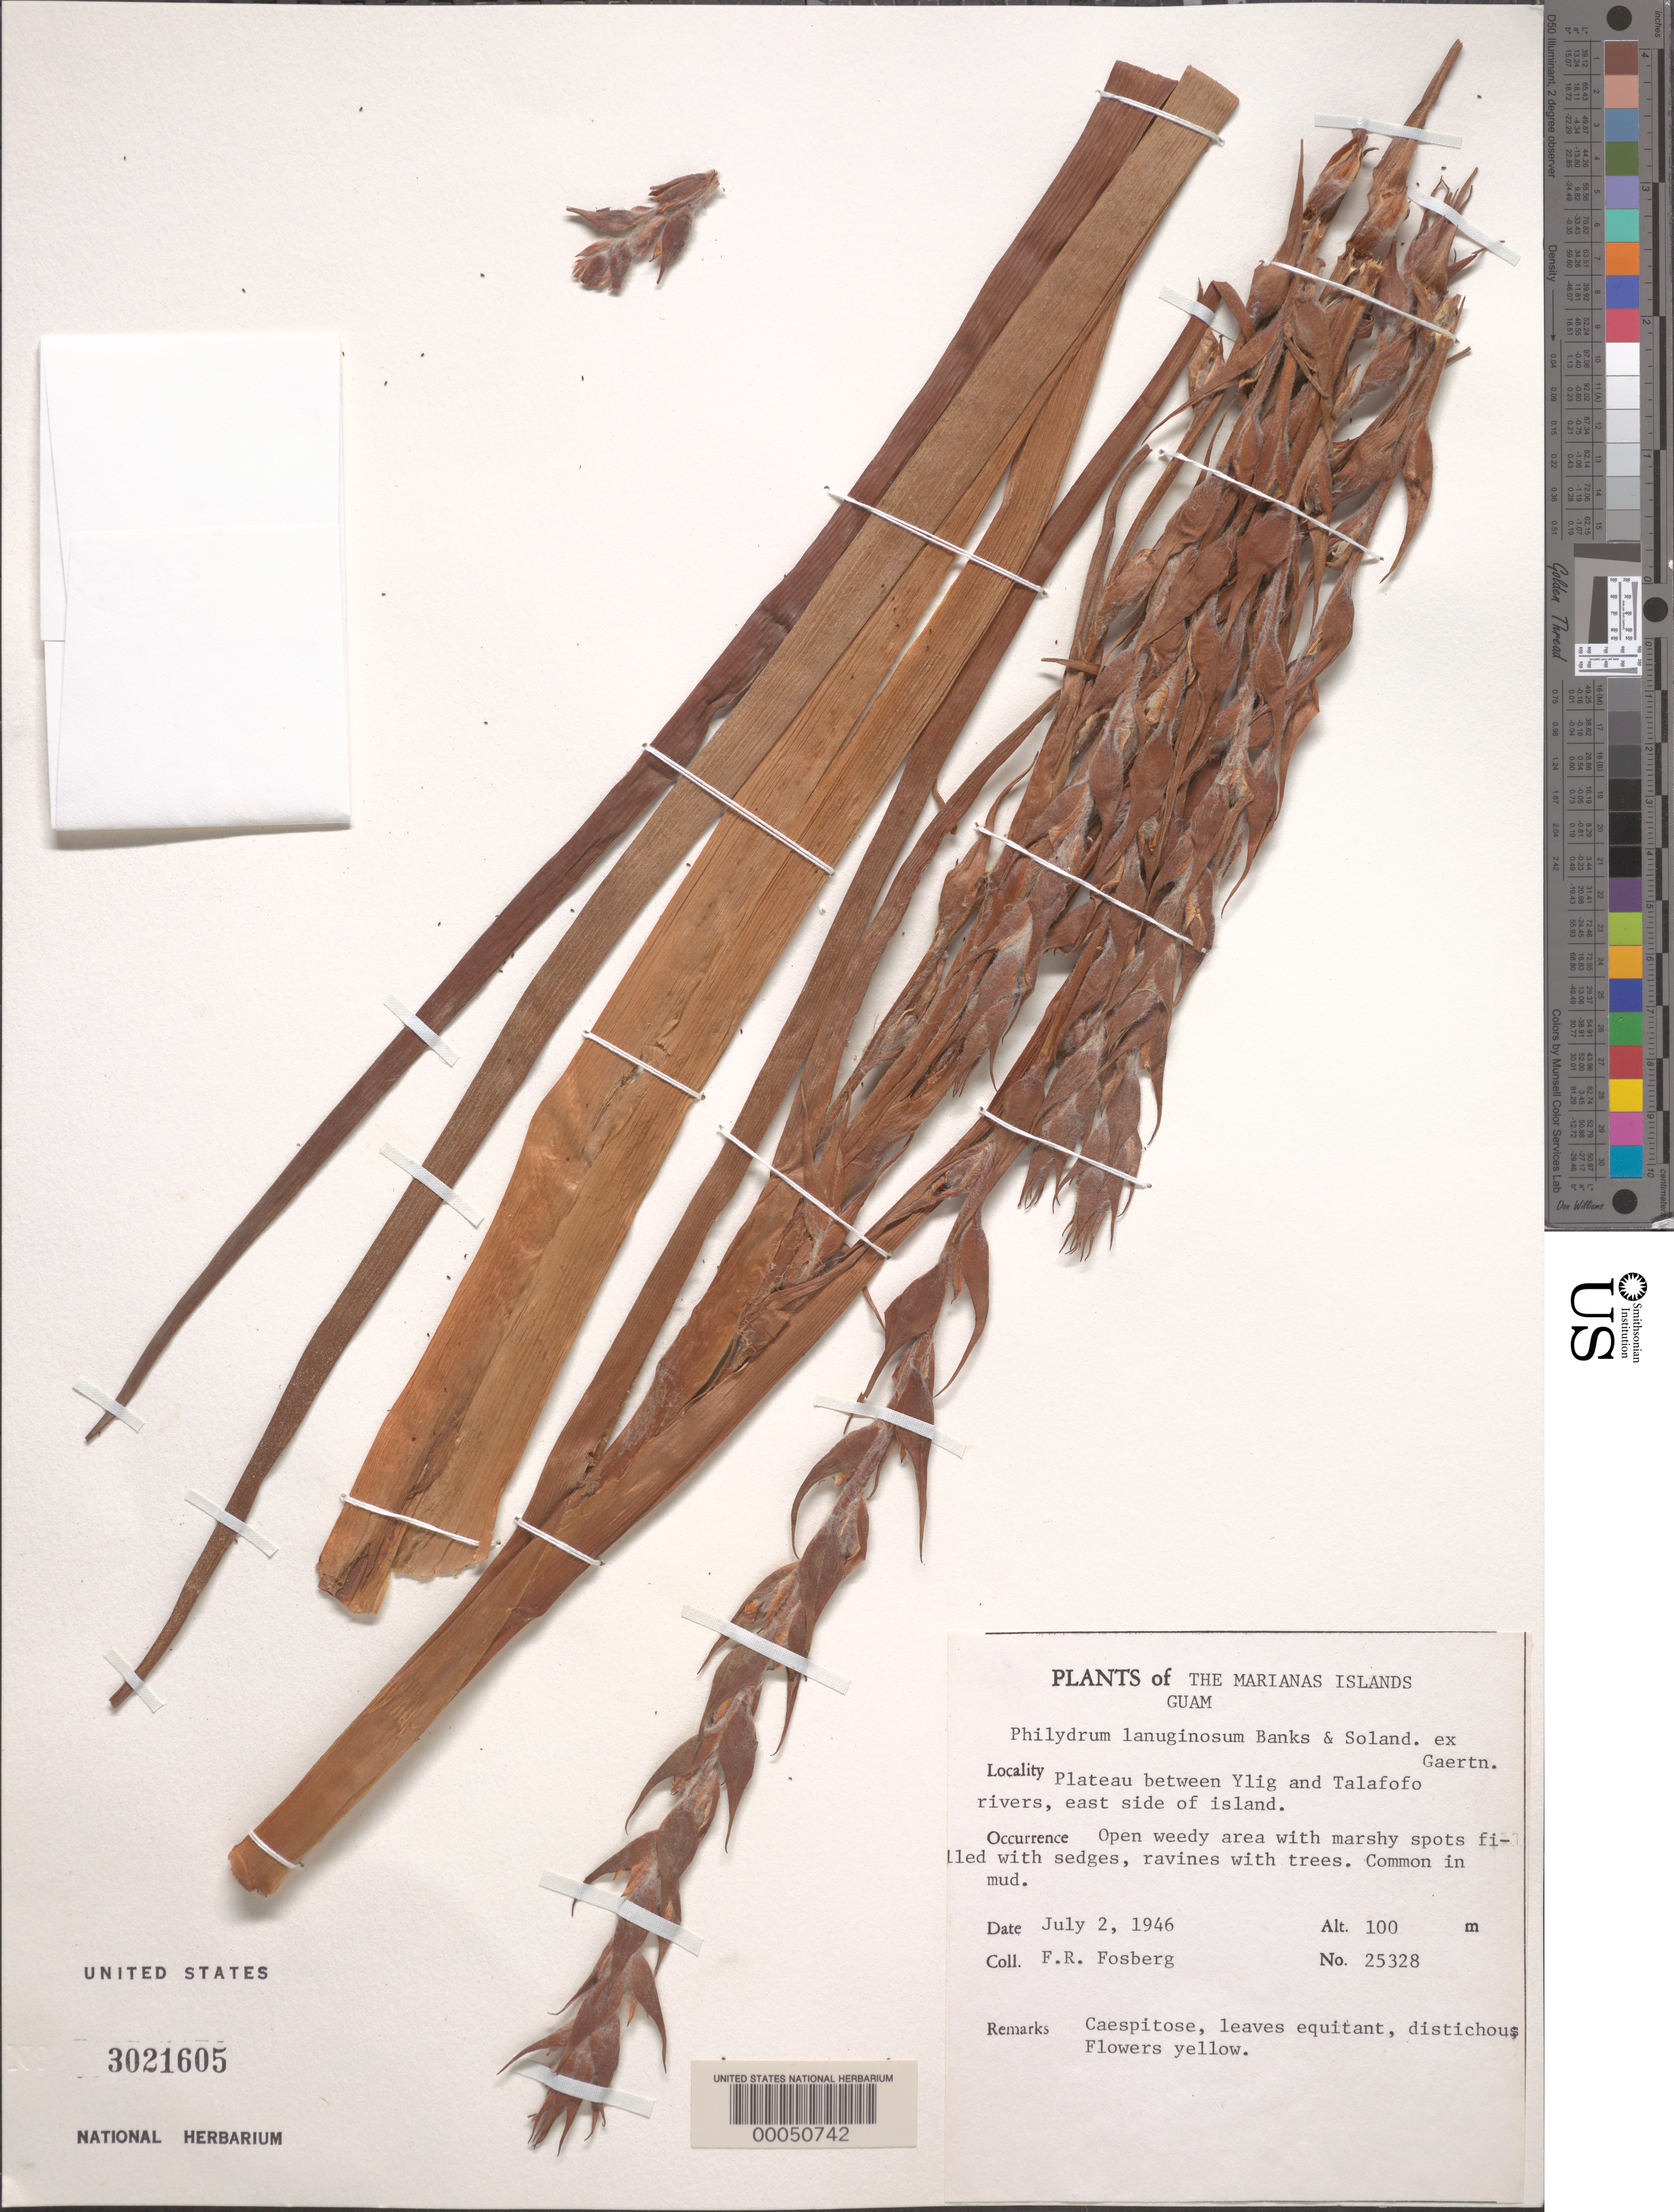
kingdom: Plantae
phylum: Tracheophyta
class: Liliopsida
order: Commelinales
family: Philydraceae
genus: Philydrum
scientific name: Philydrum lanuginosum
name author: Banks & Sol. ex Gaertn.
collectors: F. R. Fosberg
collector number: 25328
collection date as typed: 02 Jul 1946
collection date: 1946-07-02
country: Guam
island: Guam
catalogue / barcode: US 3021605